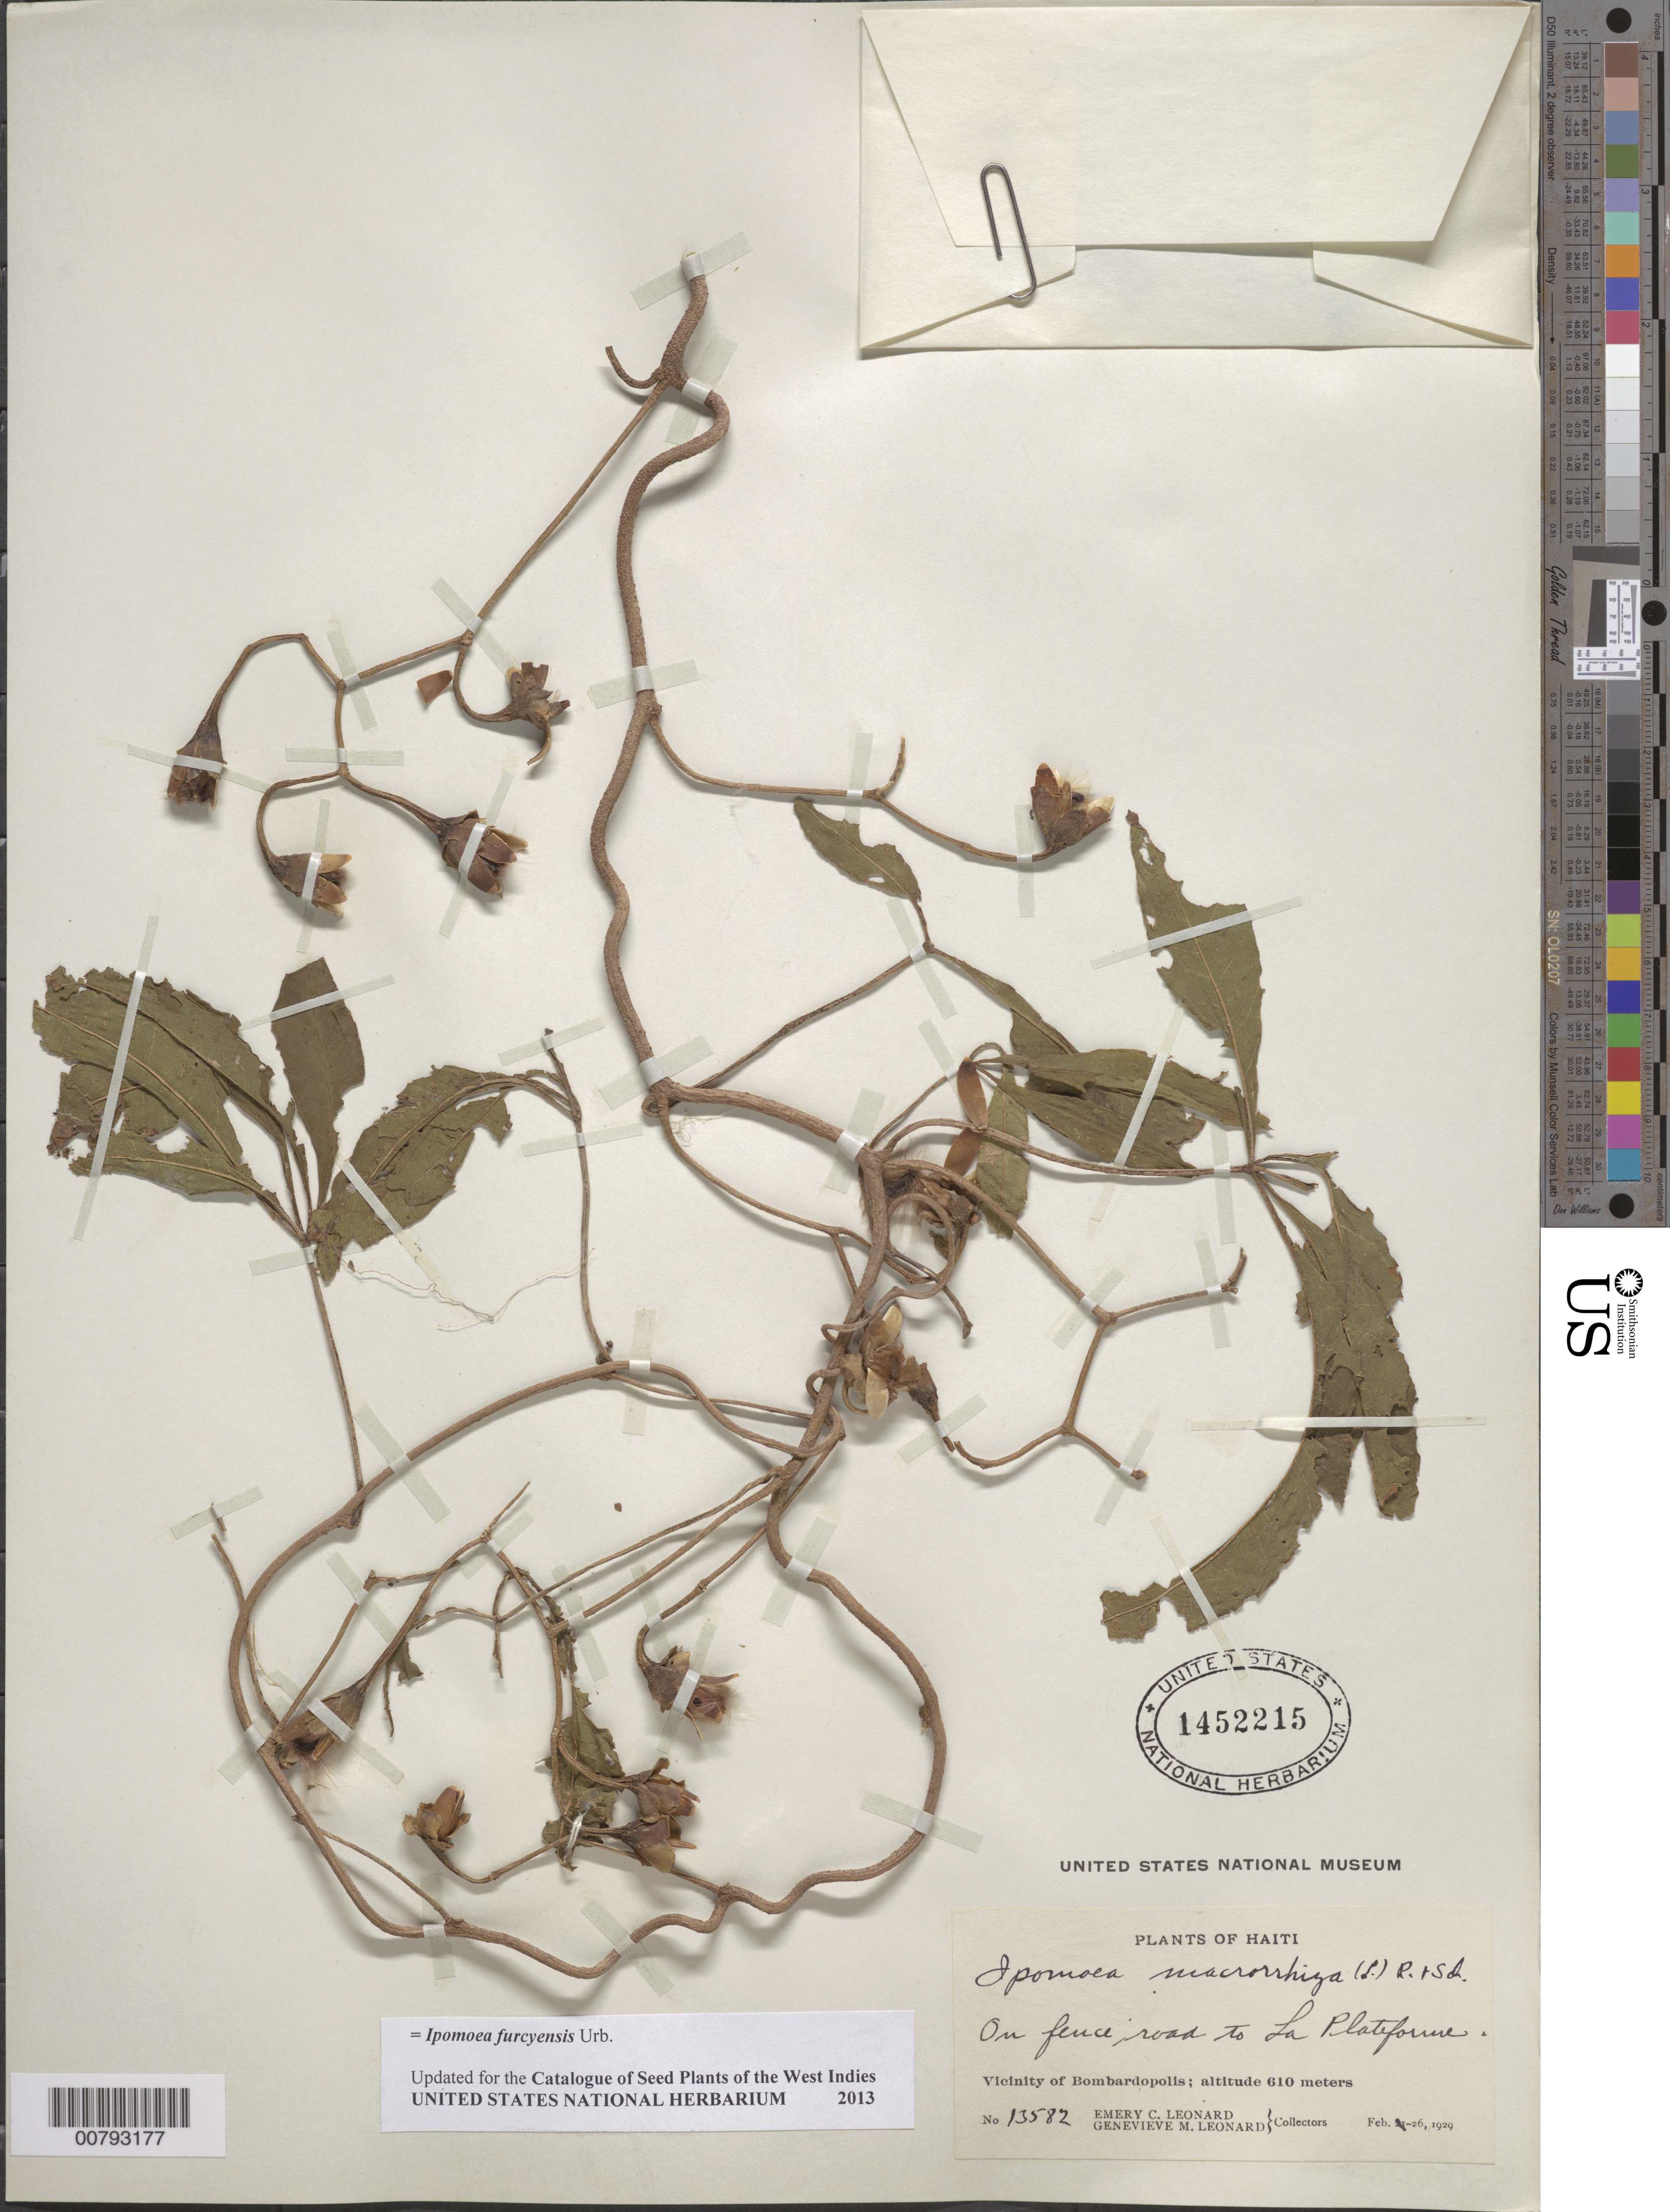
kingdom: Plantae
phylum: Tracheophyta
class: Magnoliopsida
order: Solanales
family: Convolvulaceae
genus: Ipomoea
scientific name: Ipomoea furcyensis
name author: Urb.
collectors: E. C. Leonard & G. M. Leonard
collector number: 13582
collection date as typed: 26 Feb 1929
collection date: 1929-02-26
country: Haiti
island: Hispaniola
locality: Vicinity of Bombardopolis, road to La Plateforme.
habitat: On fence.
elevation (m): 610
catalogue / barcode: US 1452215